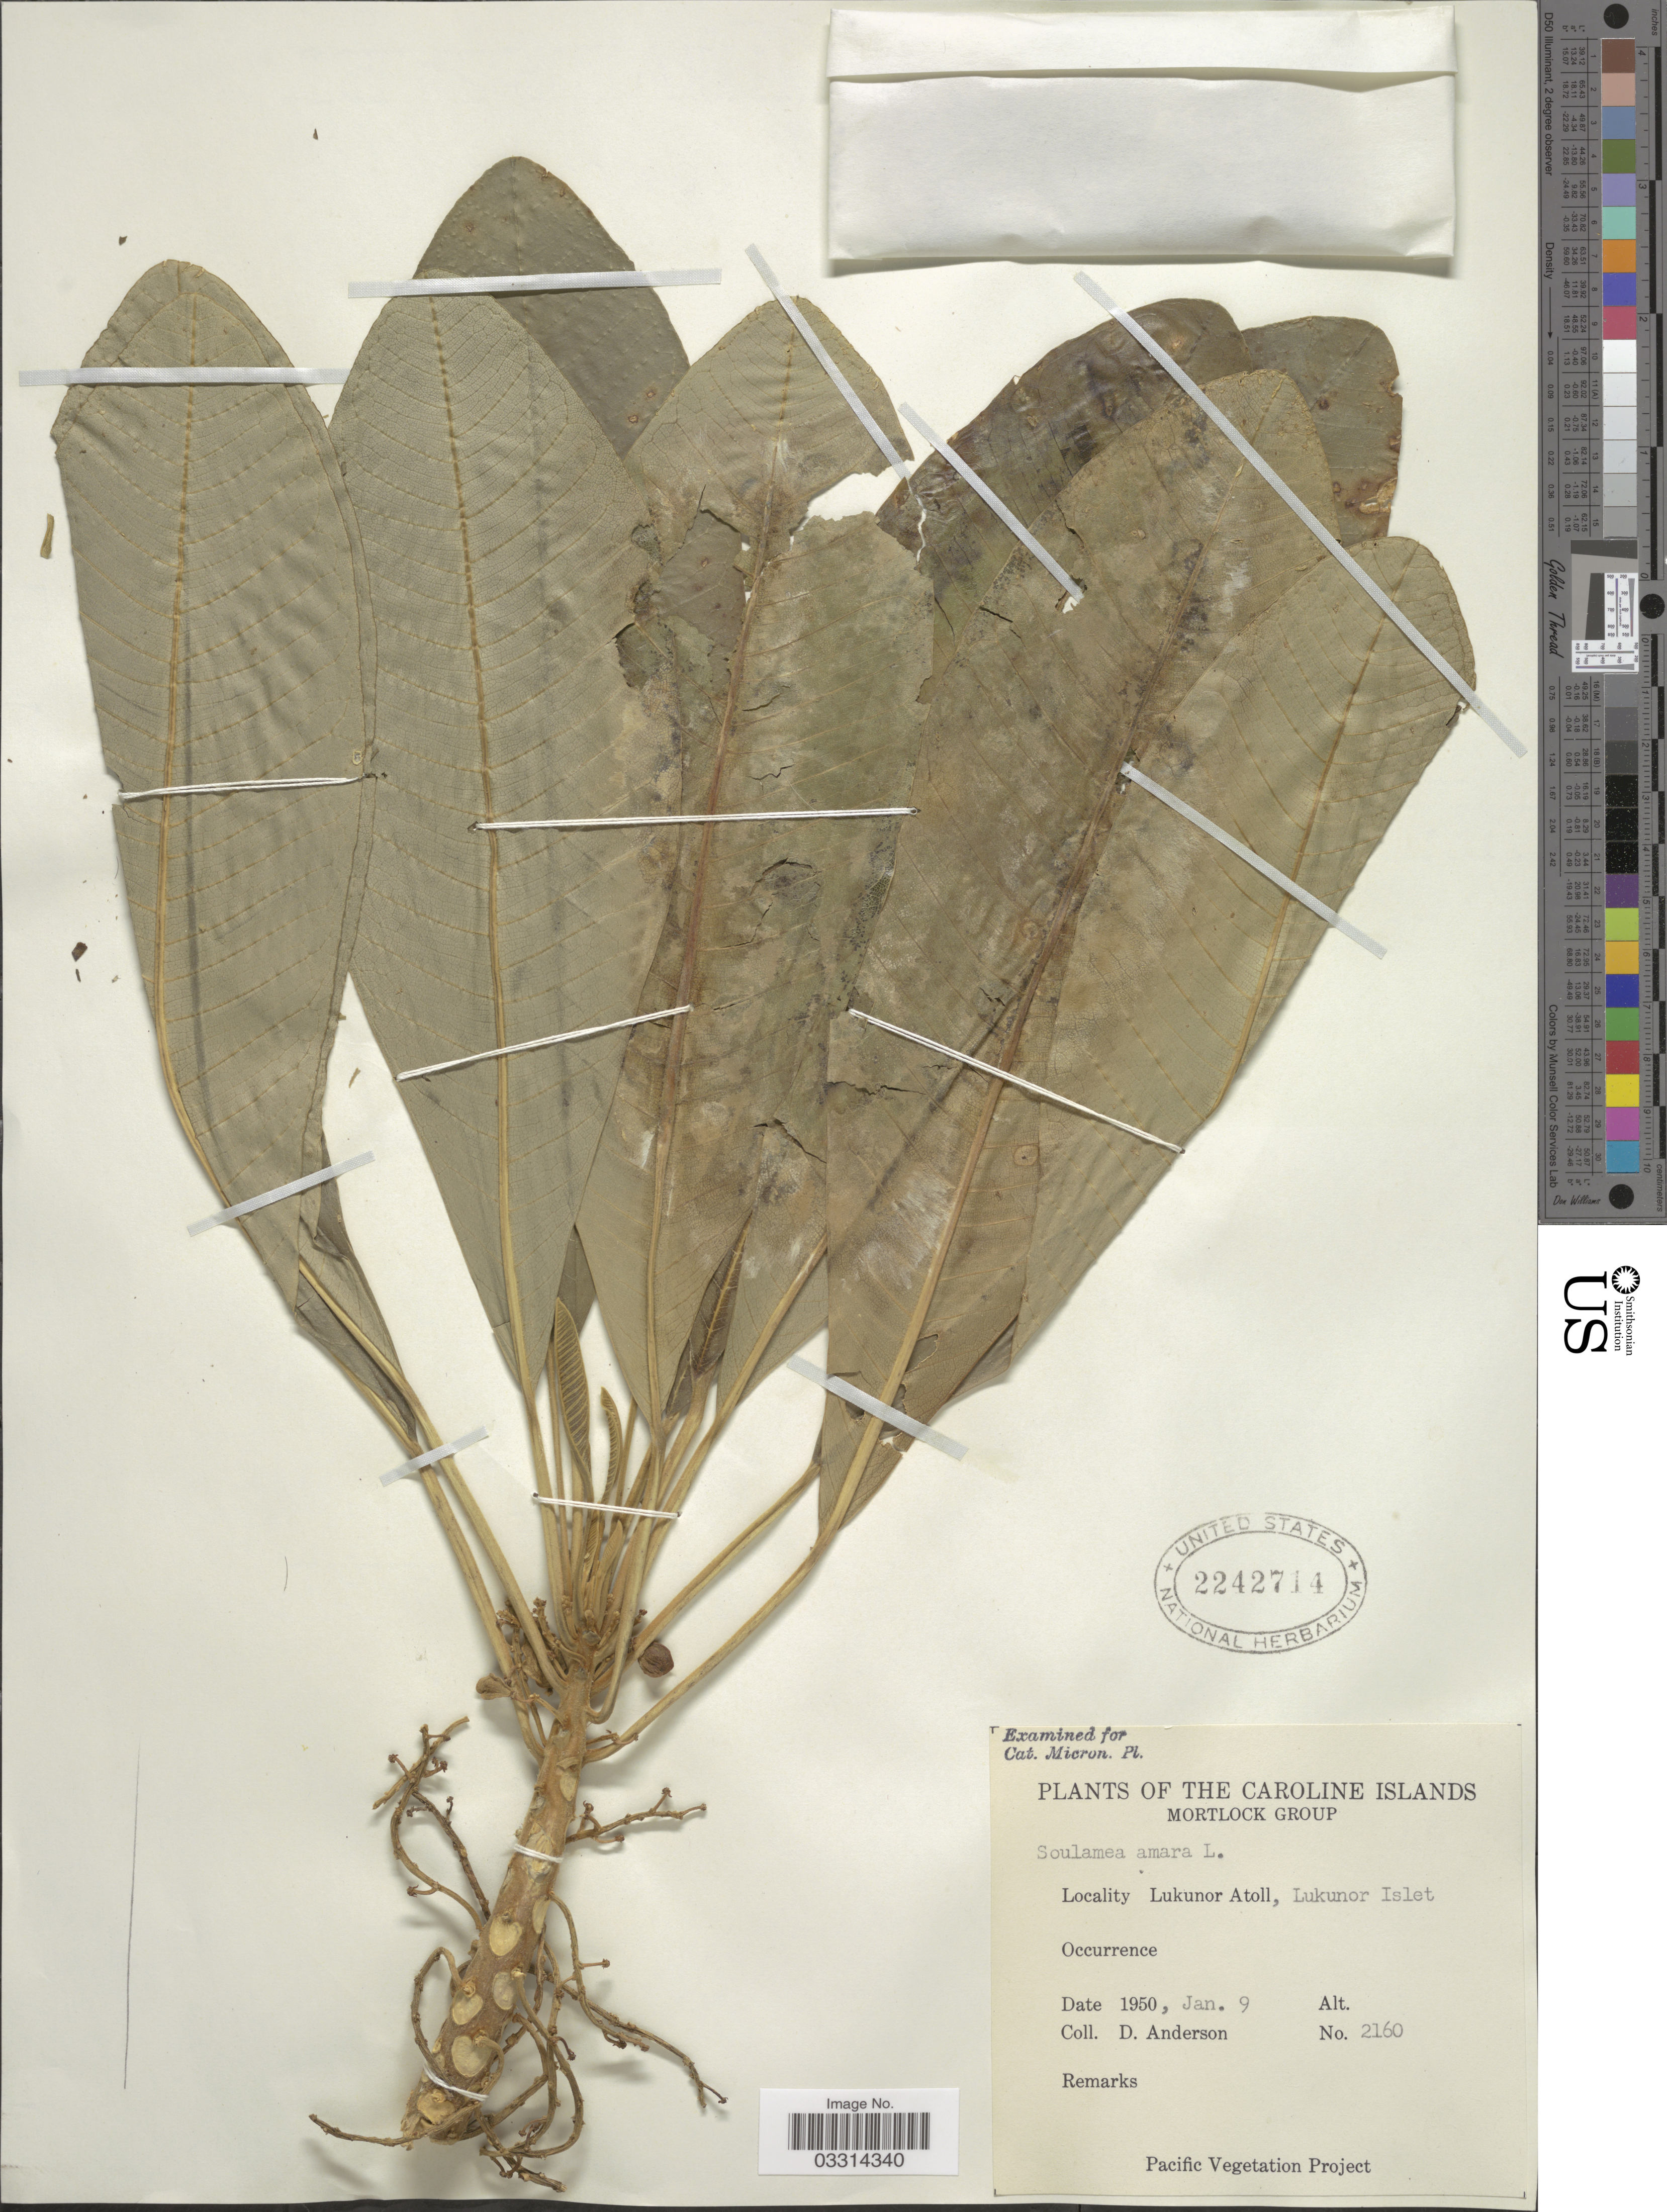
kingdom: Plantae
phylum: Tracheophyta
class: Magnoliopsida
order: Sapindales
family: Simaroubaceae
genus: Soulamea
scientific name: Soulamea amara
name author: Lam.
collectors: D. Anderson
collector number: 2160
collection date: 1950-01-09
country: Micronesia, Federated States of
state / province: Truk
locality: The Caroline Islands. Mortlock Group. Lukunor Atoll, Lukunor Islet.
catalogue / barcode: US 2242714